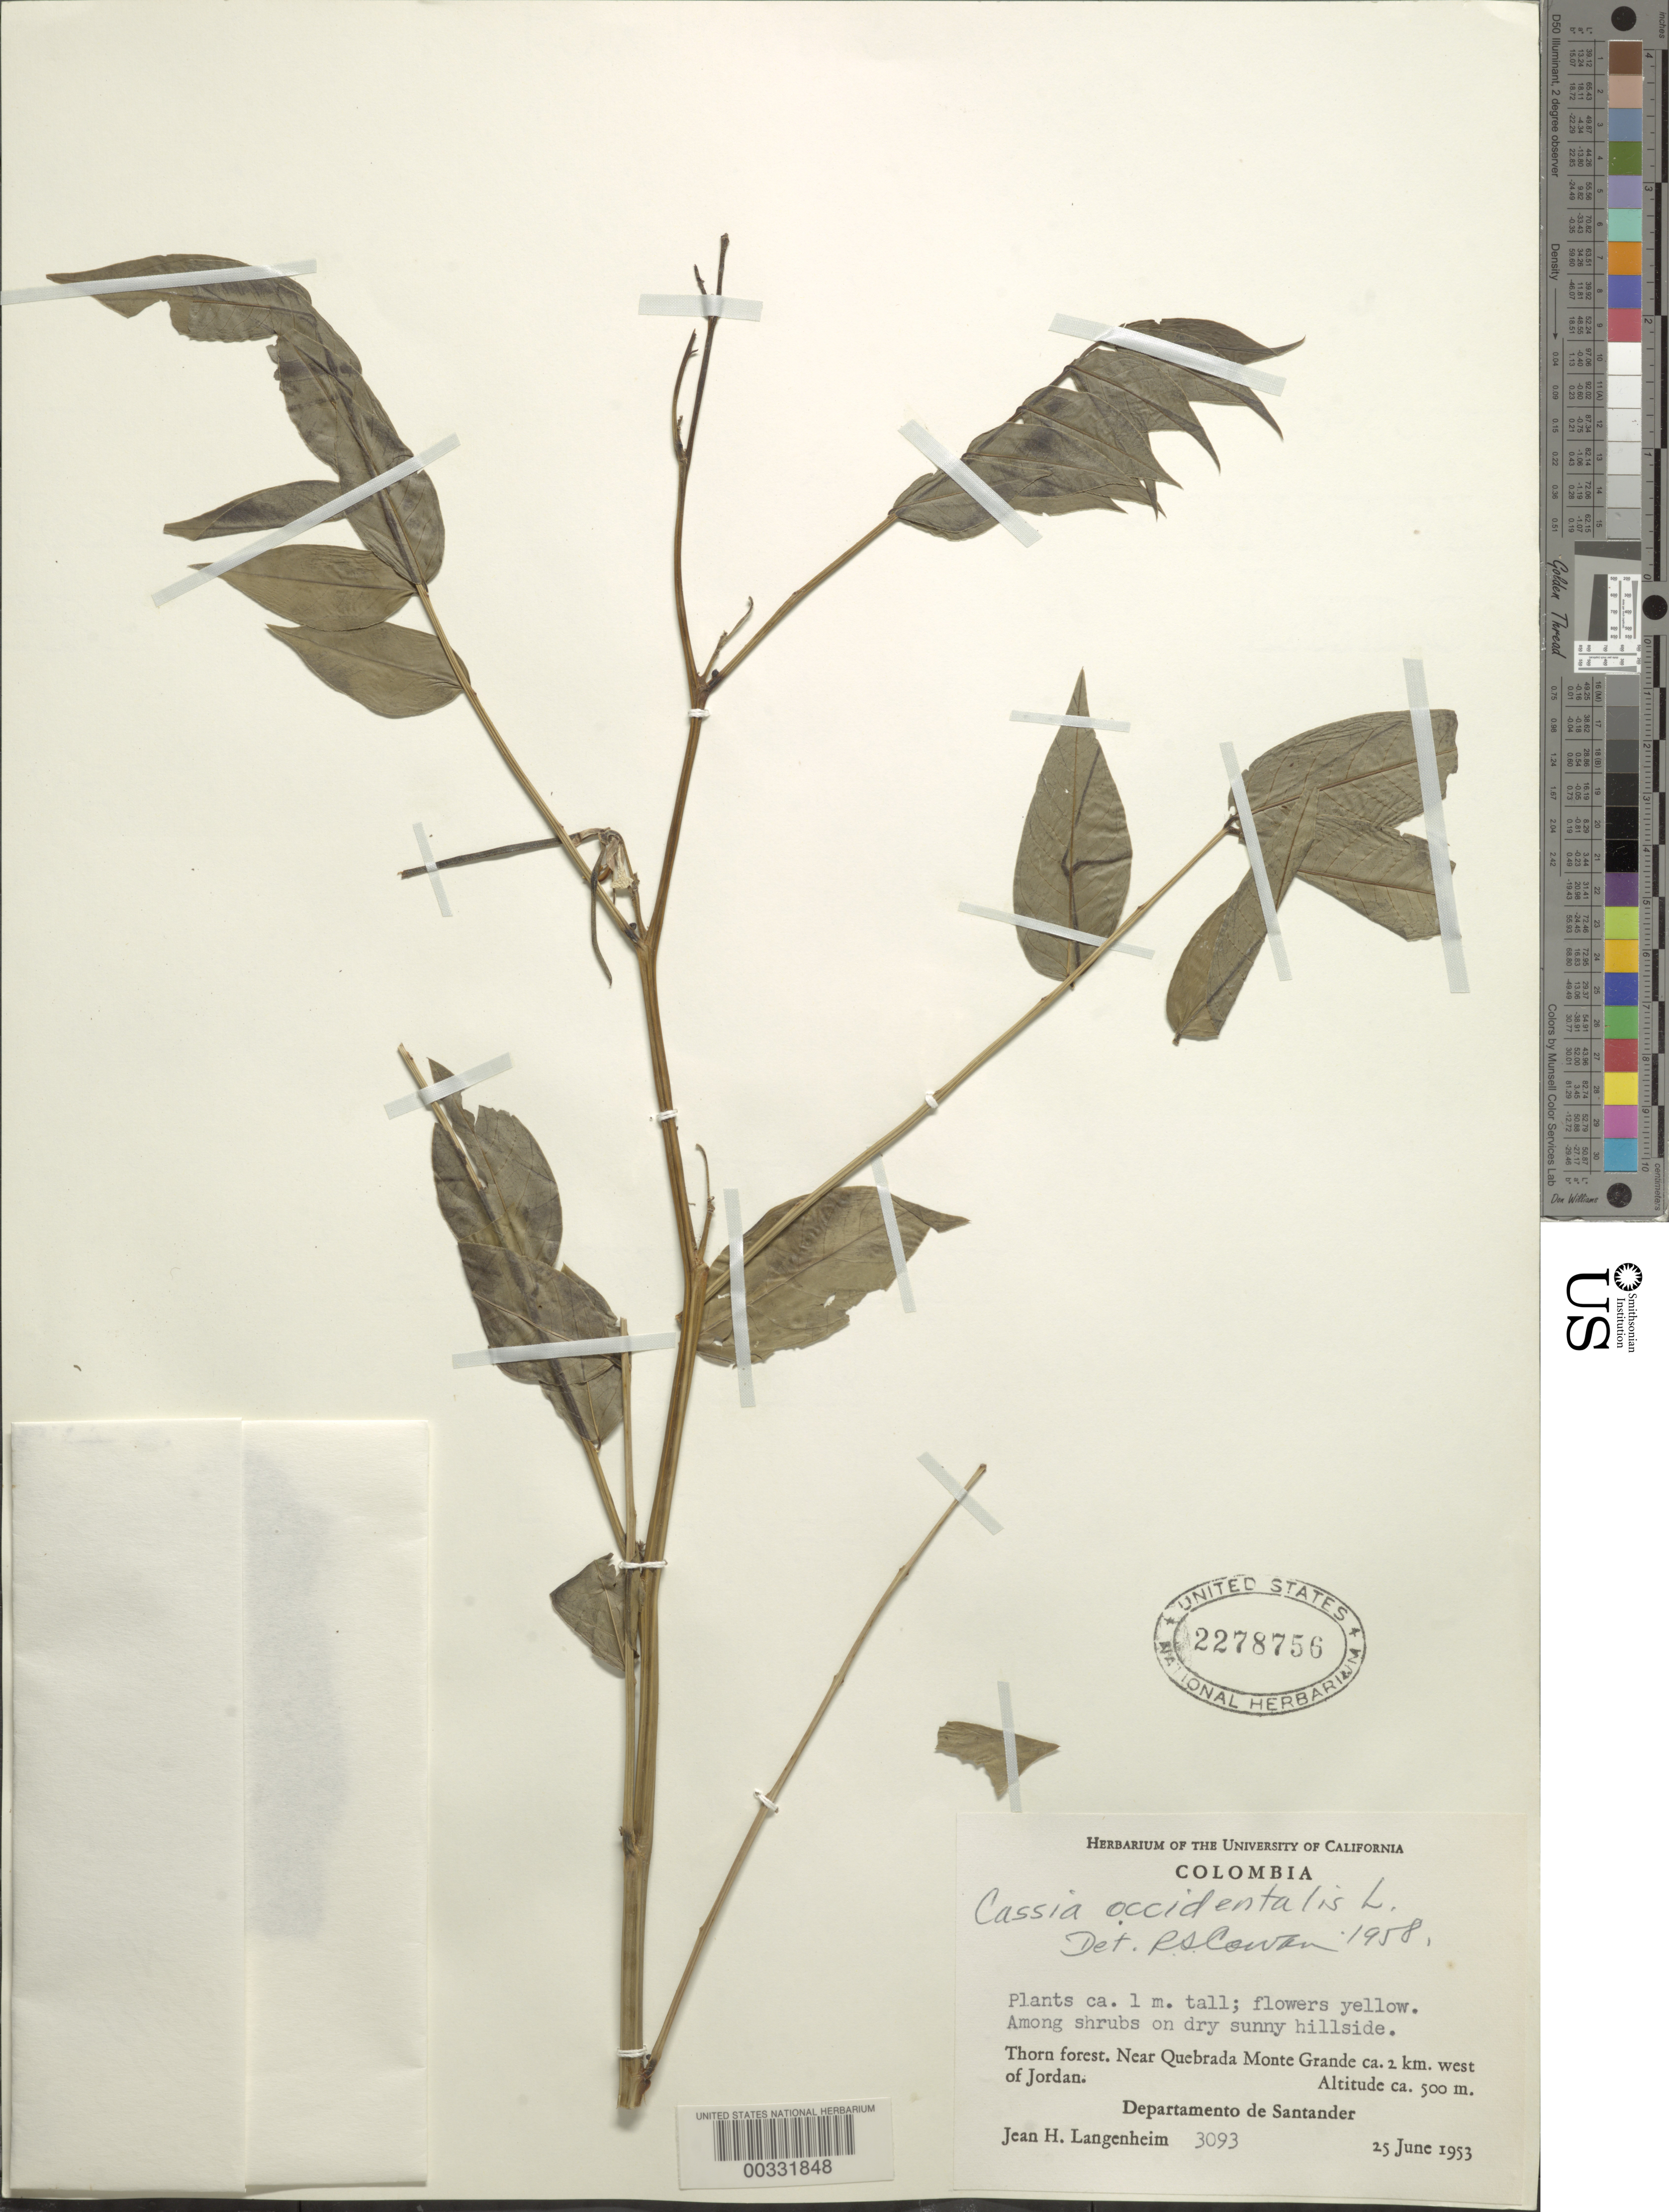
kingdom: Plantae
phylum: Tracheophyta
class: Magnoliopsida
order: Fabales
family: Fabaceae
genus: Senna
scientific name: Senna occidentalis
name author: (L.) Link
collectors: J. H. Langenheim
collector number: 3093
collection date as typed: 25 Jun 1953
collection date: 1953-06-25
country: Colombia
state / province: Santander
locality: Near Quebrada Monte Grande, ca 2 km W of Jordan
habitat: Dry sunny hillside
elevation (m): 500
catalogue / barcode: US 2278756